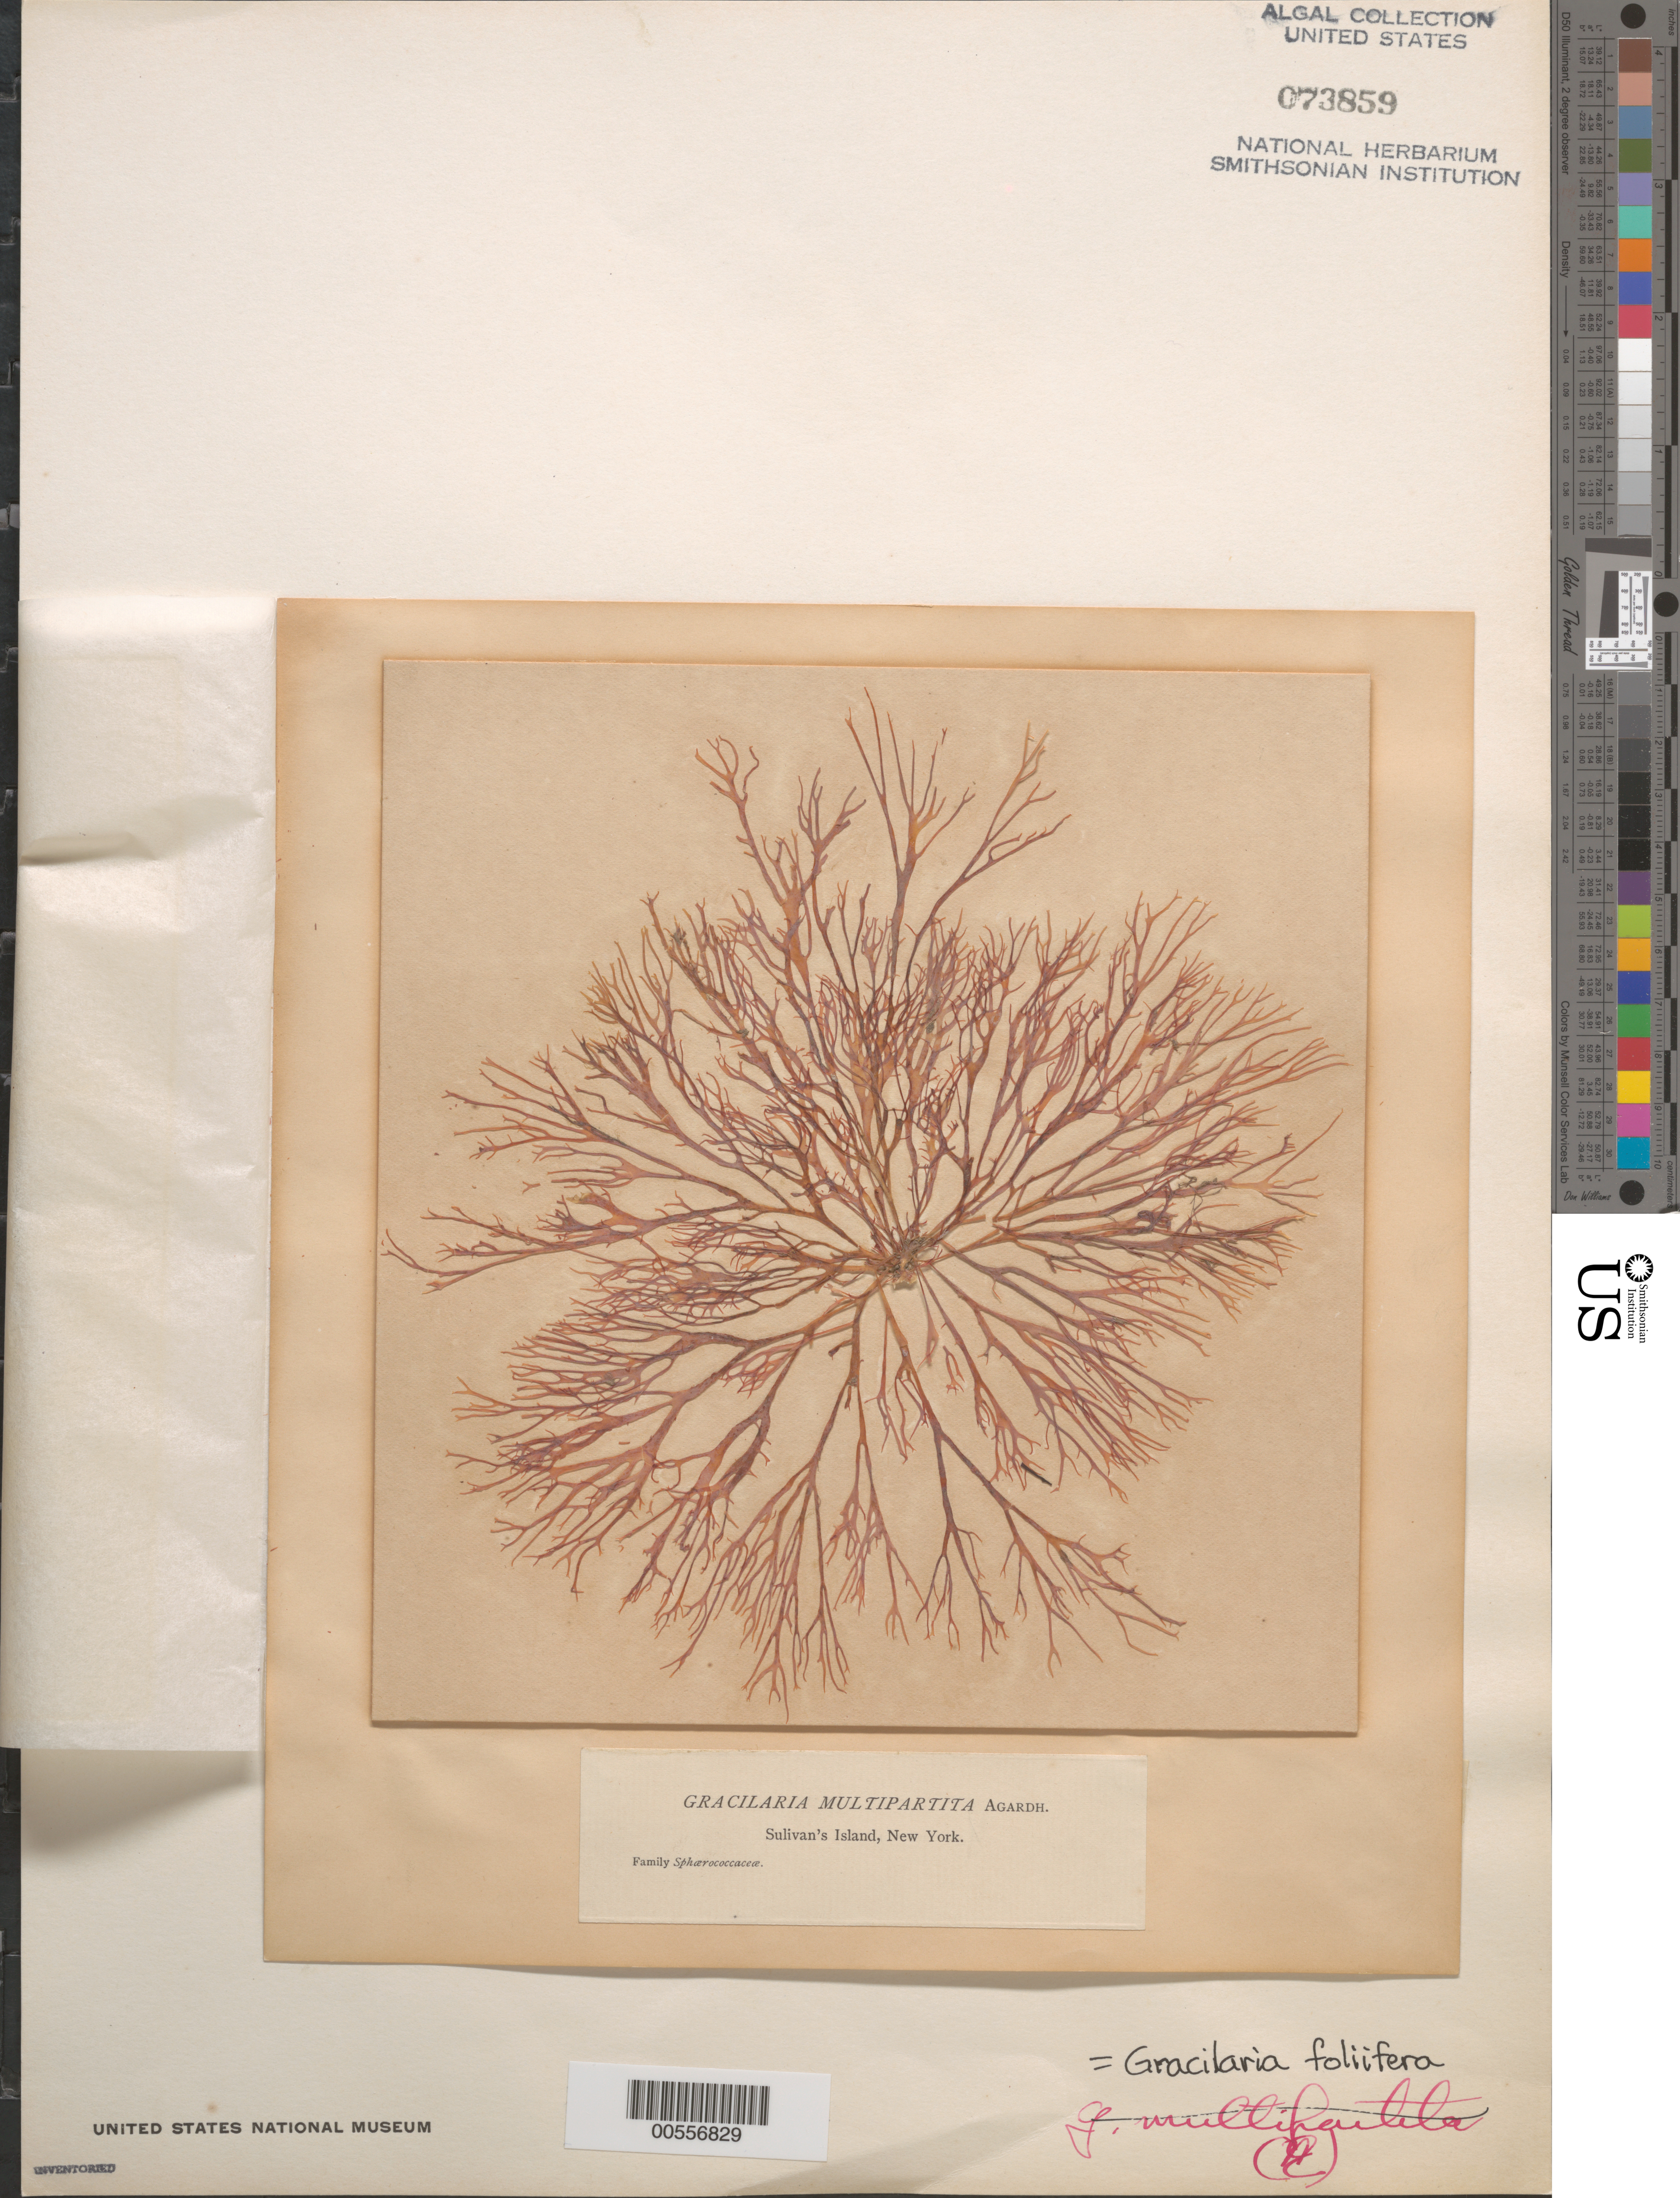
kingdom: Plantae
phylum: Rhodophyta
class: Florideophyceae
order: Gracilariales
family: Gracilariaceae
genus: Gracilaria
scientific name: Gracilaria foliifera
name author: (Forssk.) Børgesen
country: United States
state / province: New York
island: Sullivan's Island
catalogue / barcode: US 73859